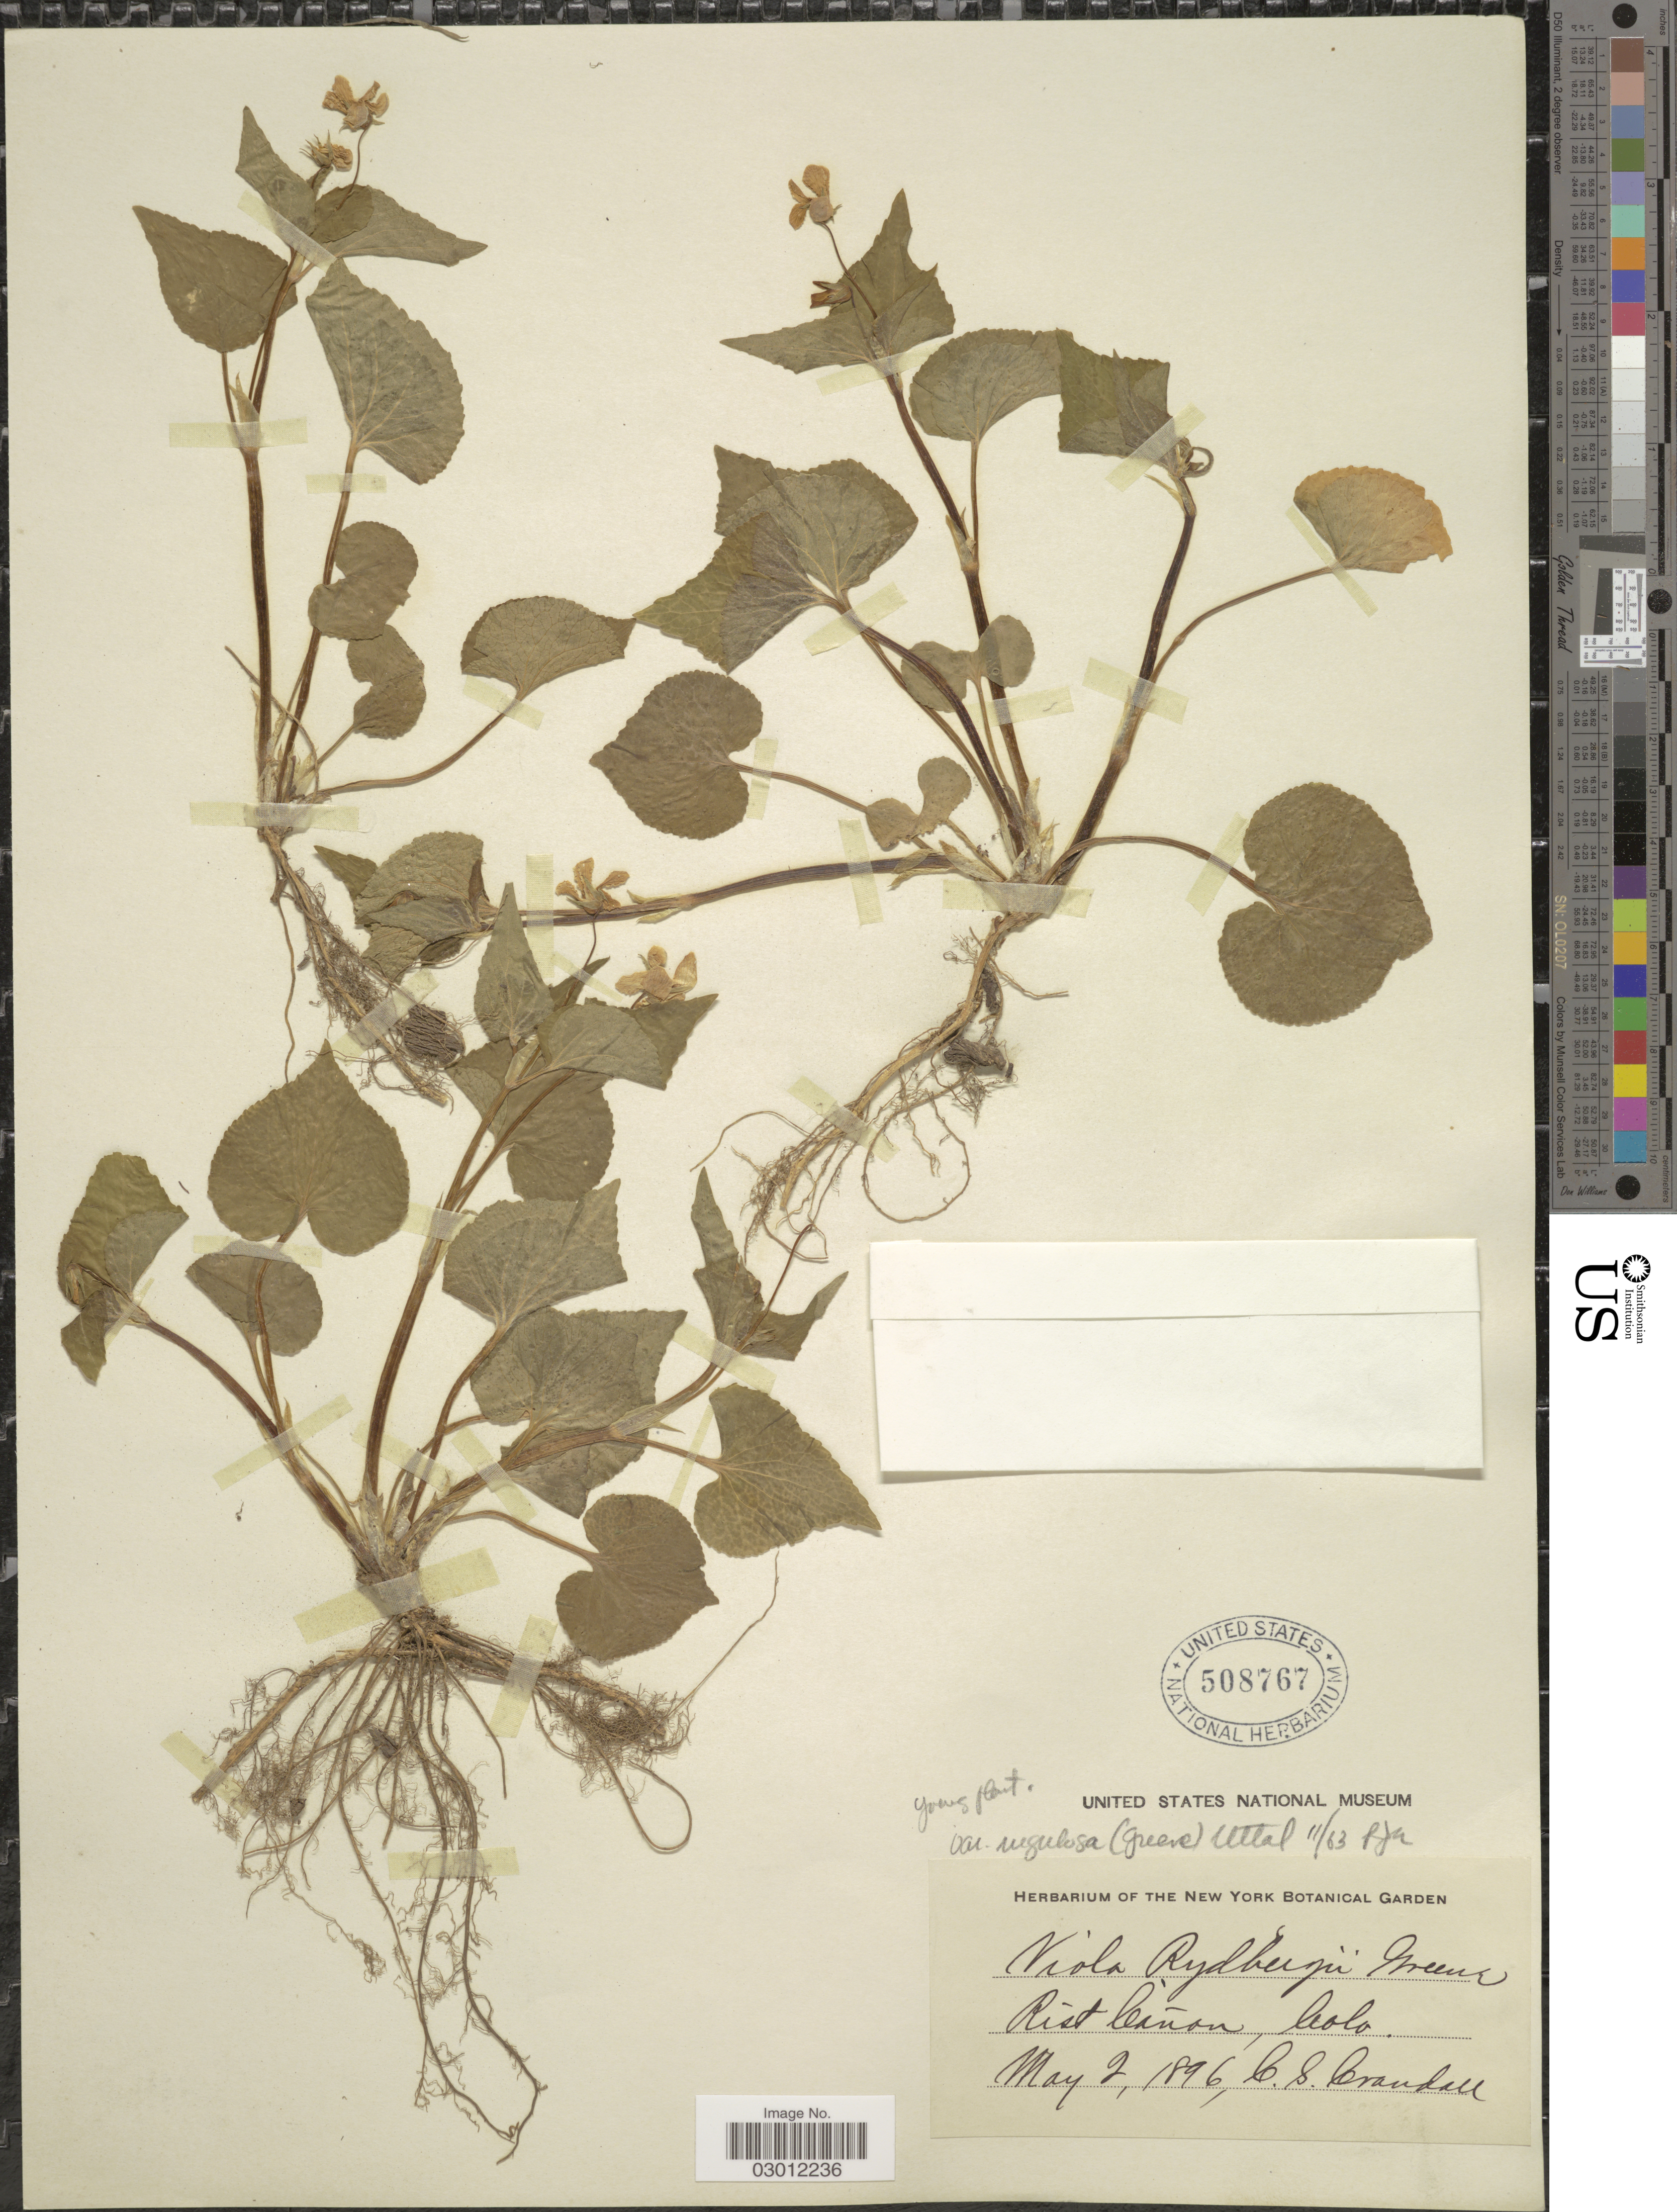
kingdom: Plantae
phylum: Tracheophyta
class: Magnoliopsida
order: Malpighiales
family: Violaceae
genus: Viola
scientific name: Viola canadensis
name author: L.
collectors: C. Crandall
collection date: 1896-05-02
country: United States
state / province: Colorado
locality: Rist Cañon.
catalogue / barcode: US 508767